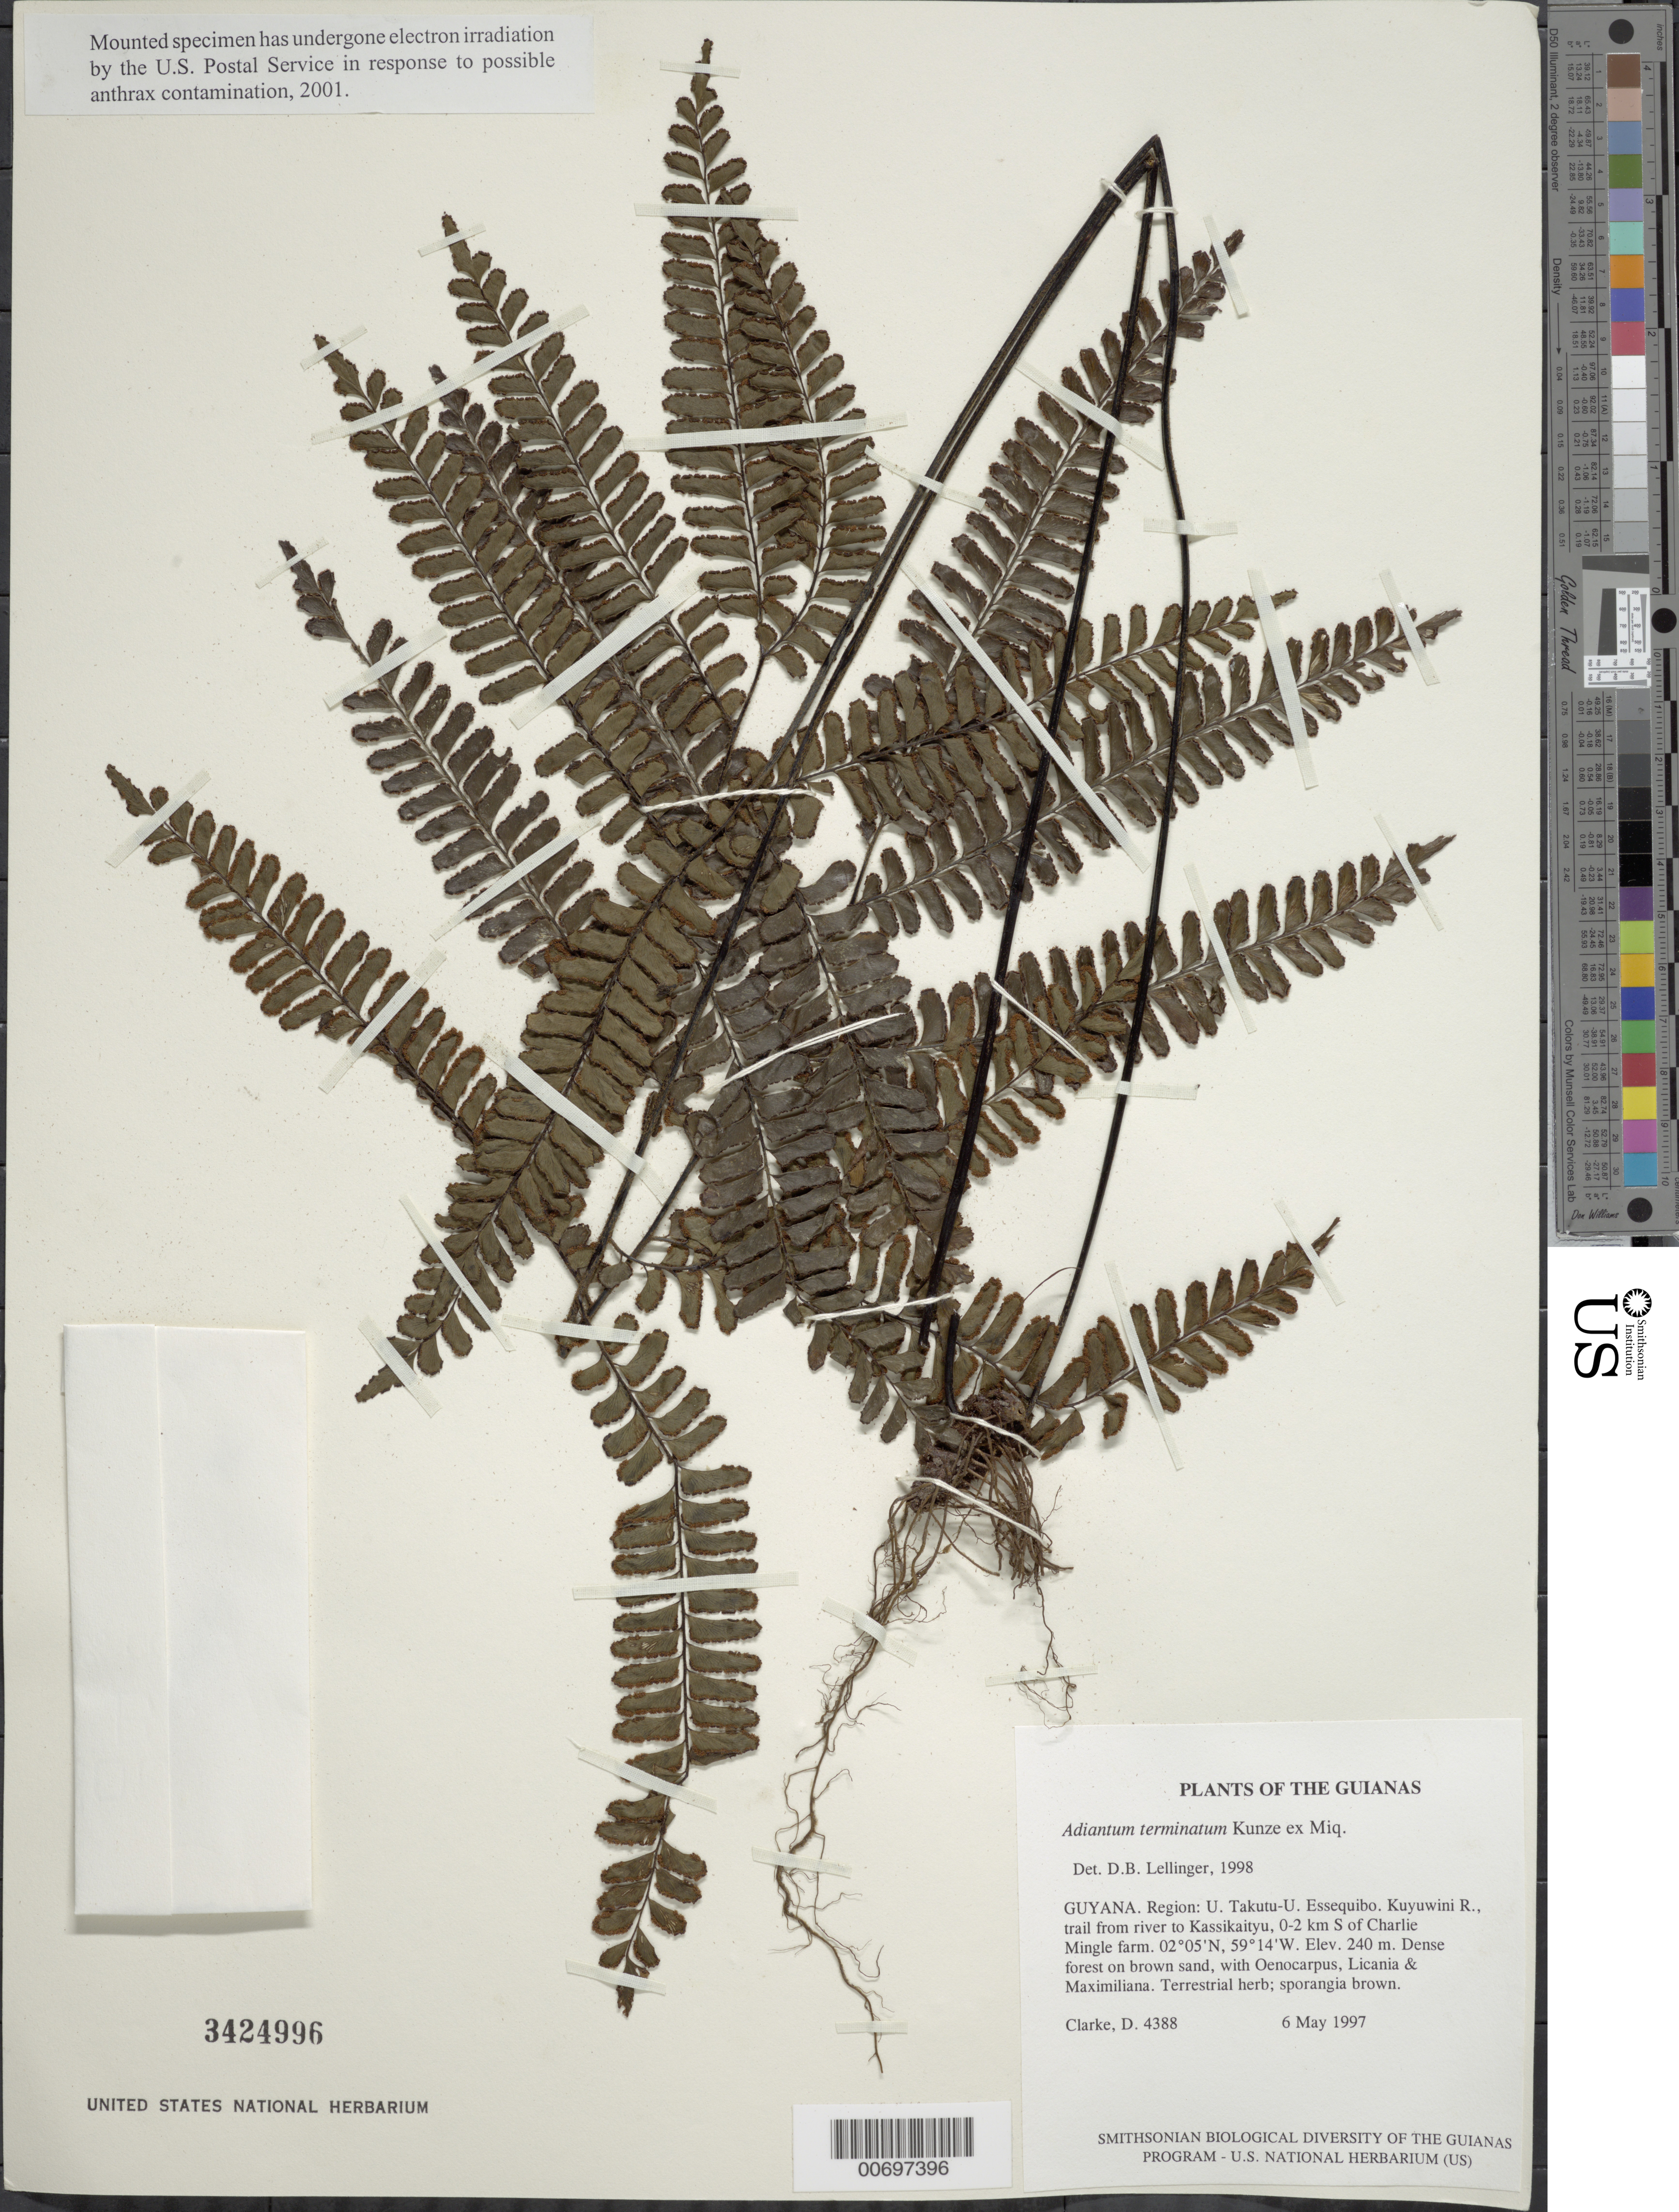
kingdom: Plantae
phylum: Tracheophyta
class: Polypodiopsida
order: Polypodiales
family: Pteridaceae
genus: Adiantum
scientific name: Adiantum tomentosum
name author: Klotzsch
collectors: H. D. Clarke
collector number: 4388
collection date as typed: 6 May 1997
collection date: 1997-05-06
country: Guyana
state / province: U. Takutu-U. Essequibo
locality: Kuyuwini R., trail from river to Kassikaityu, 0-2 km S of Charlie Mingle farm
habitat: Dense forest on brown sand, with Oenocarpus, Licania & Maximiliana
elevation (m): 240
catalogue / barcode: US 3424996